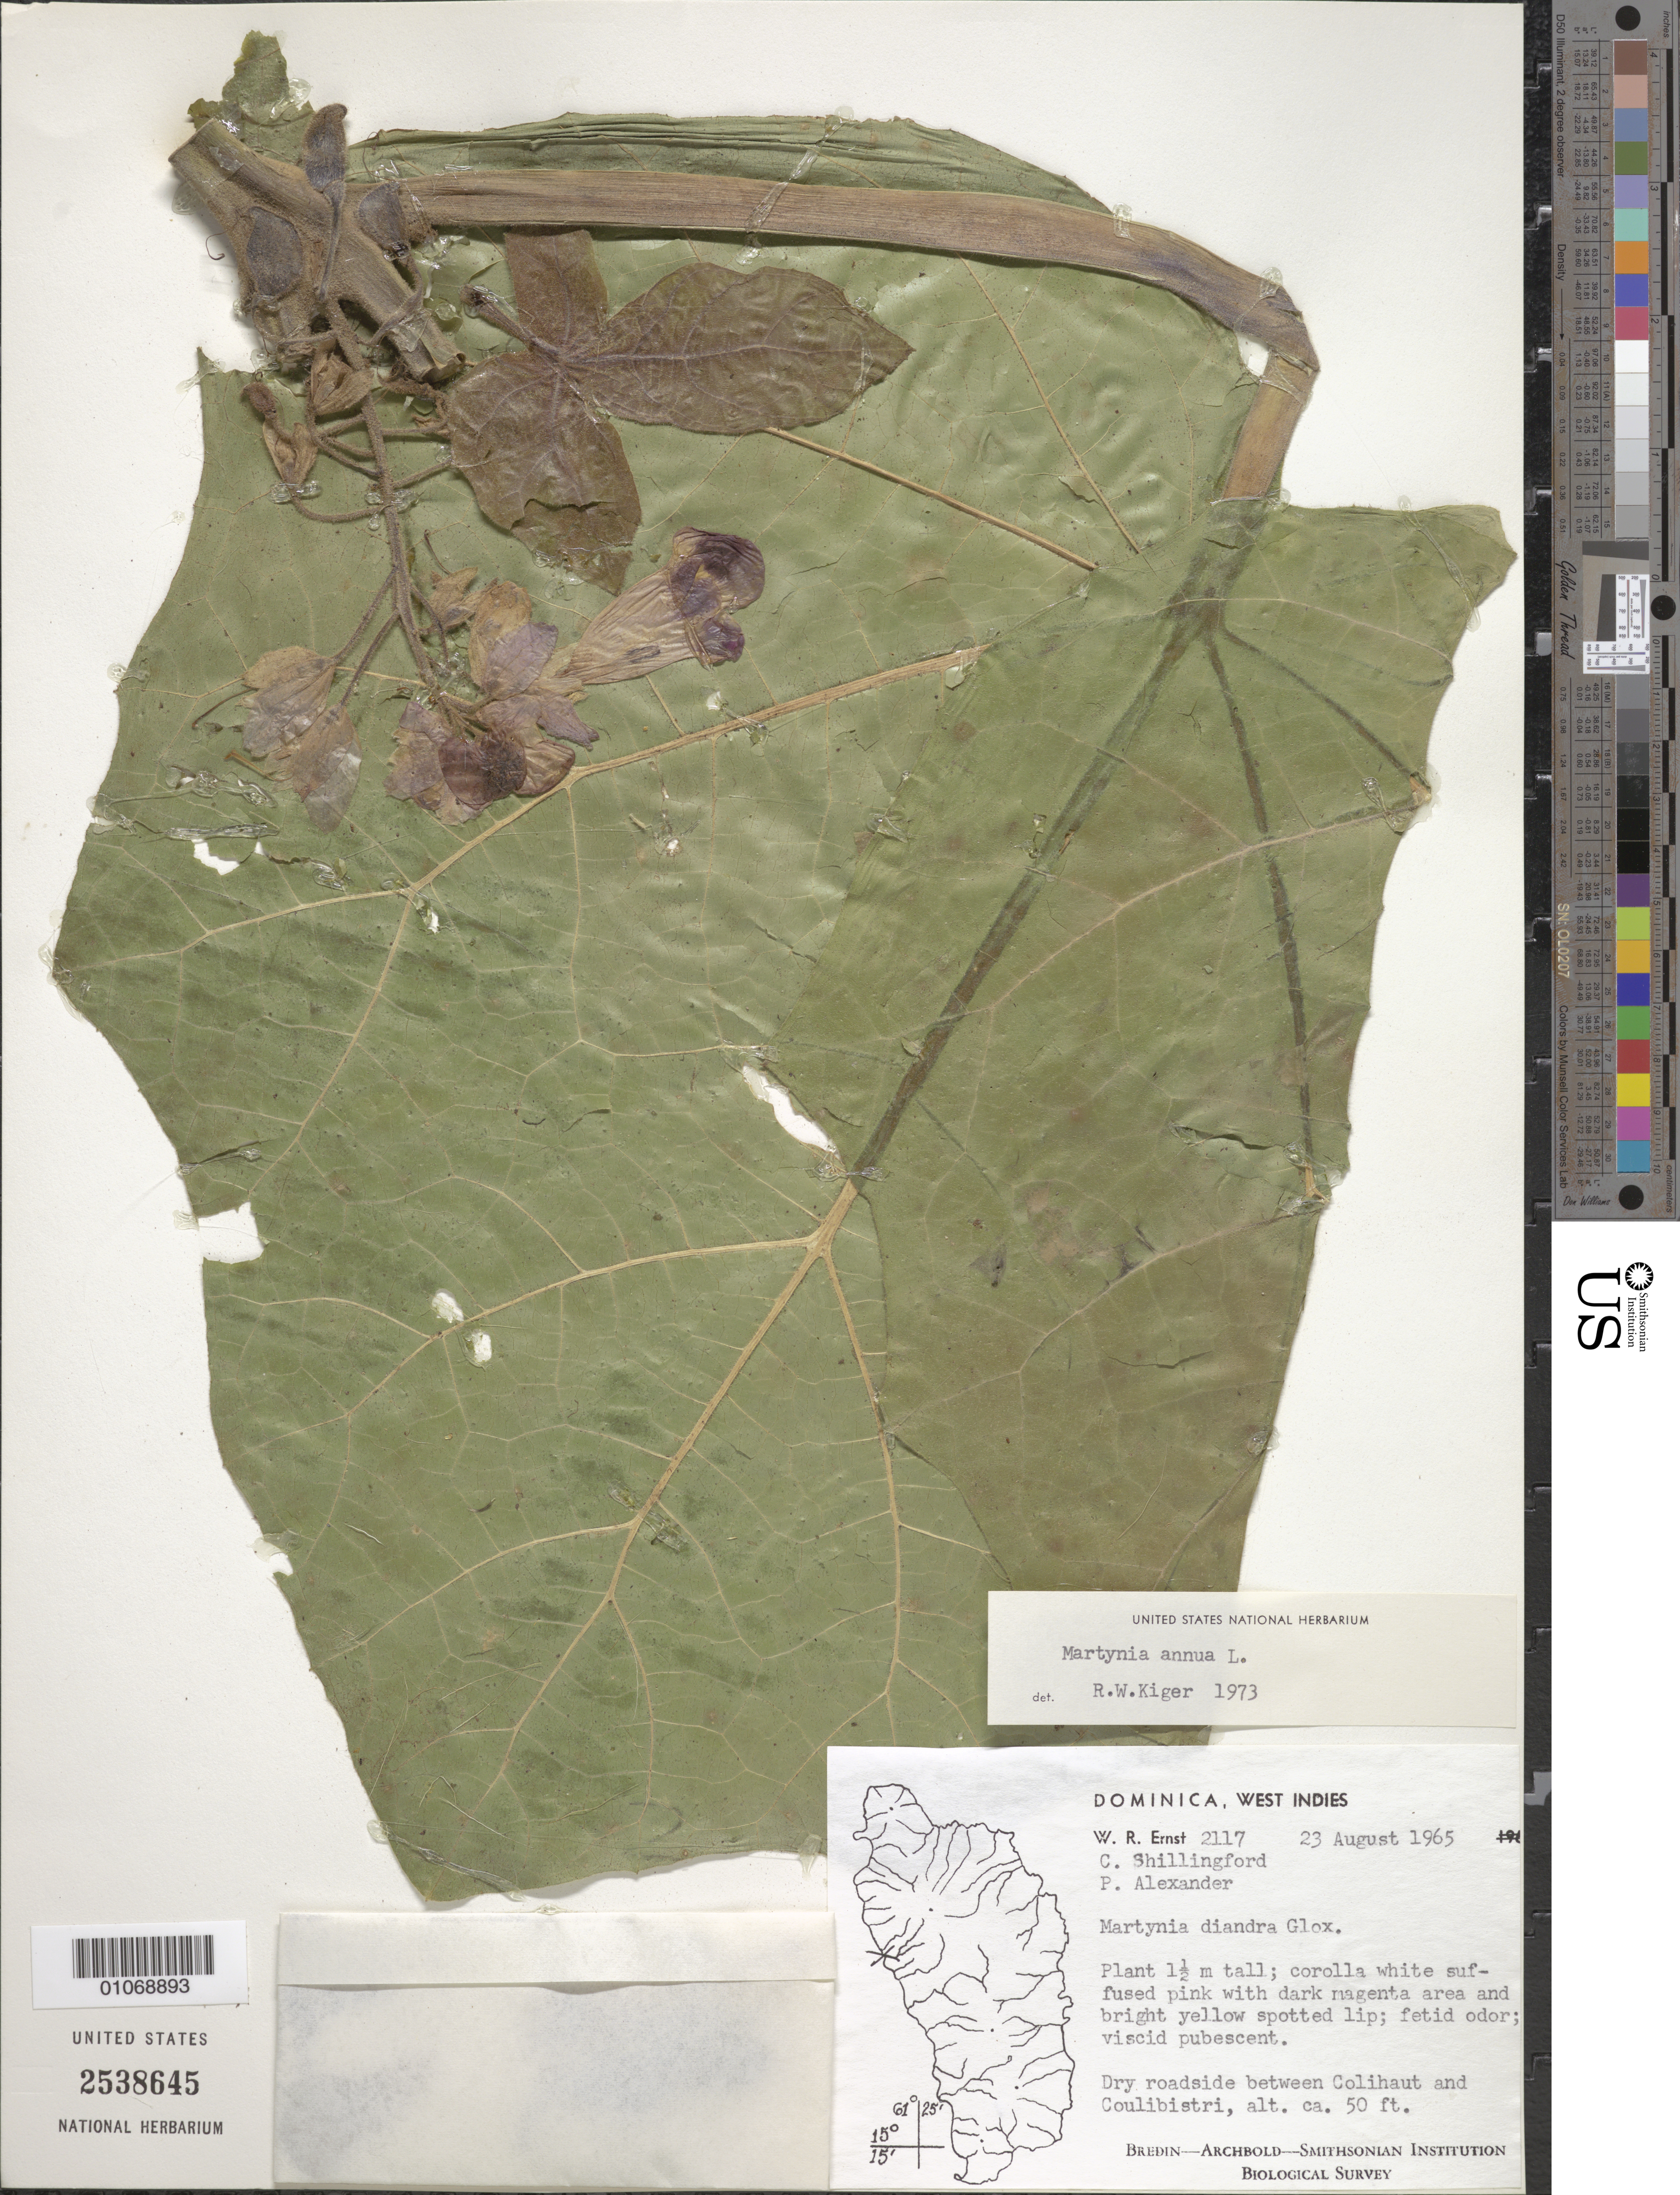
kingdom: Plantae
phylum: Tracheophyta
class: Magnoliopsida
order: Lamiales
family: Martyniaceae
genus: Martynia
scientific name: Martynia annua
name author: L.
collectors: W. R. Ernst, C. Shillingford & P. Alexander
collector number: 2117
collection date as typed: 23 Aug 1965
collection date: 1965-08-23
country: Dominica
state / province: St. Peter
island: Dominica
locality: Dry roadside between Colihaut and Coulibistri.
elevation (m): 15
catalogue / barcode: US 2538645